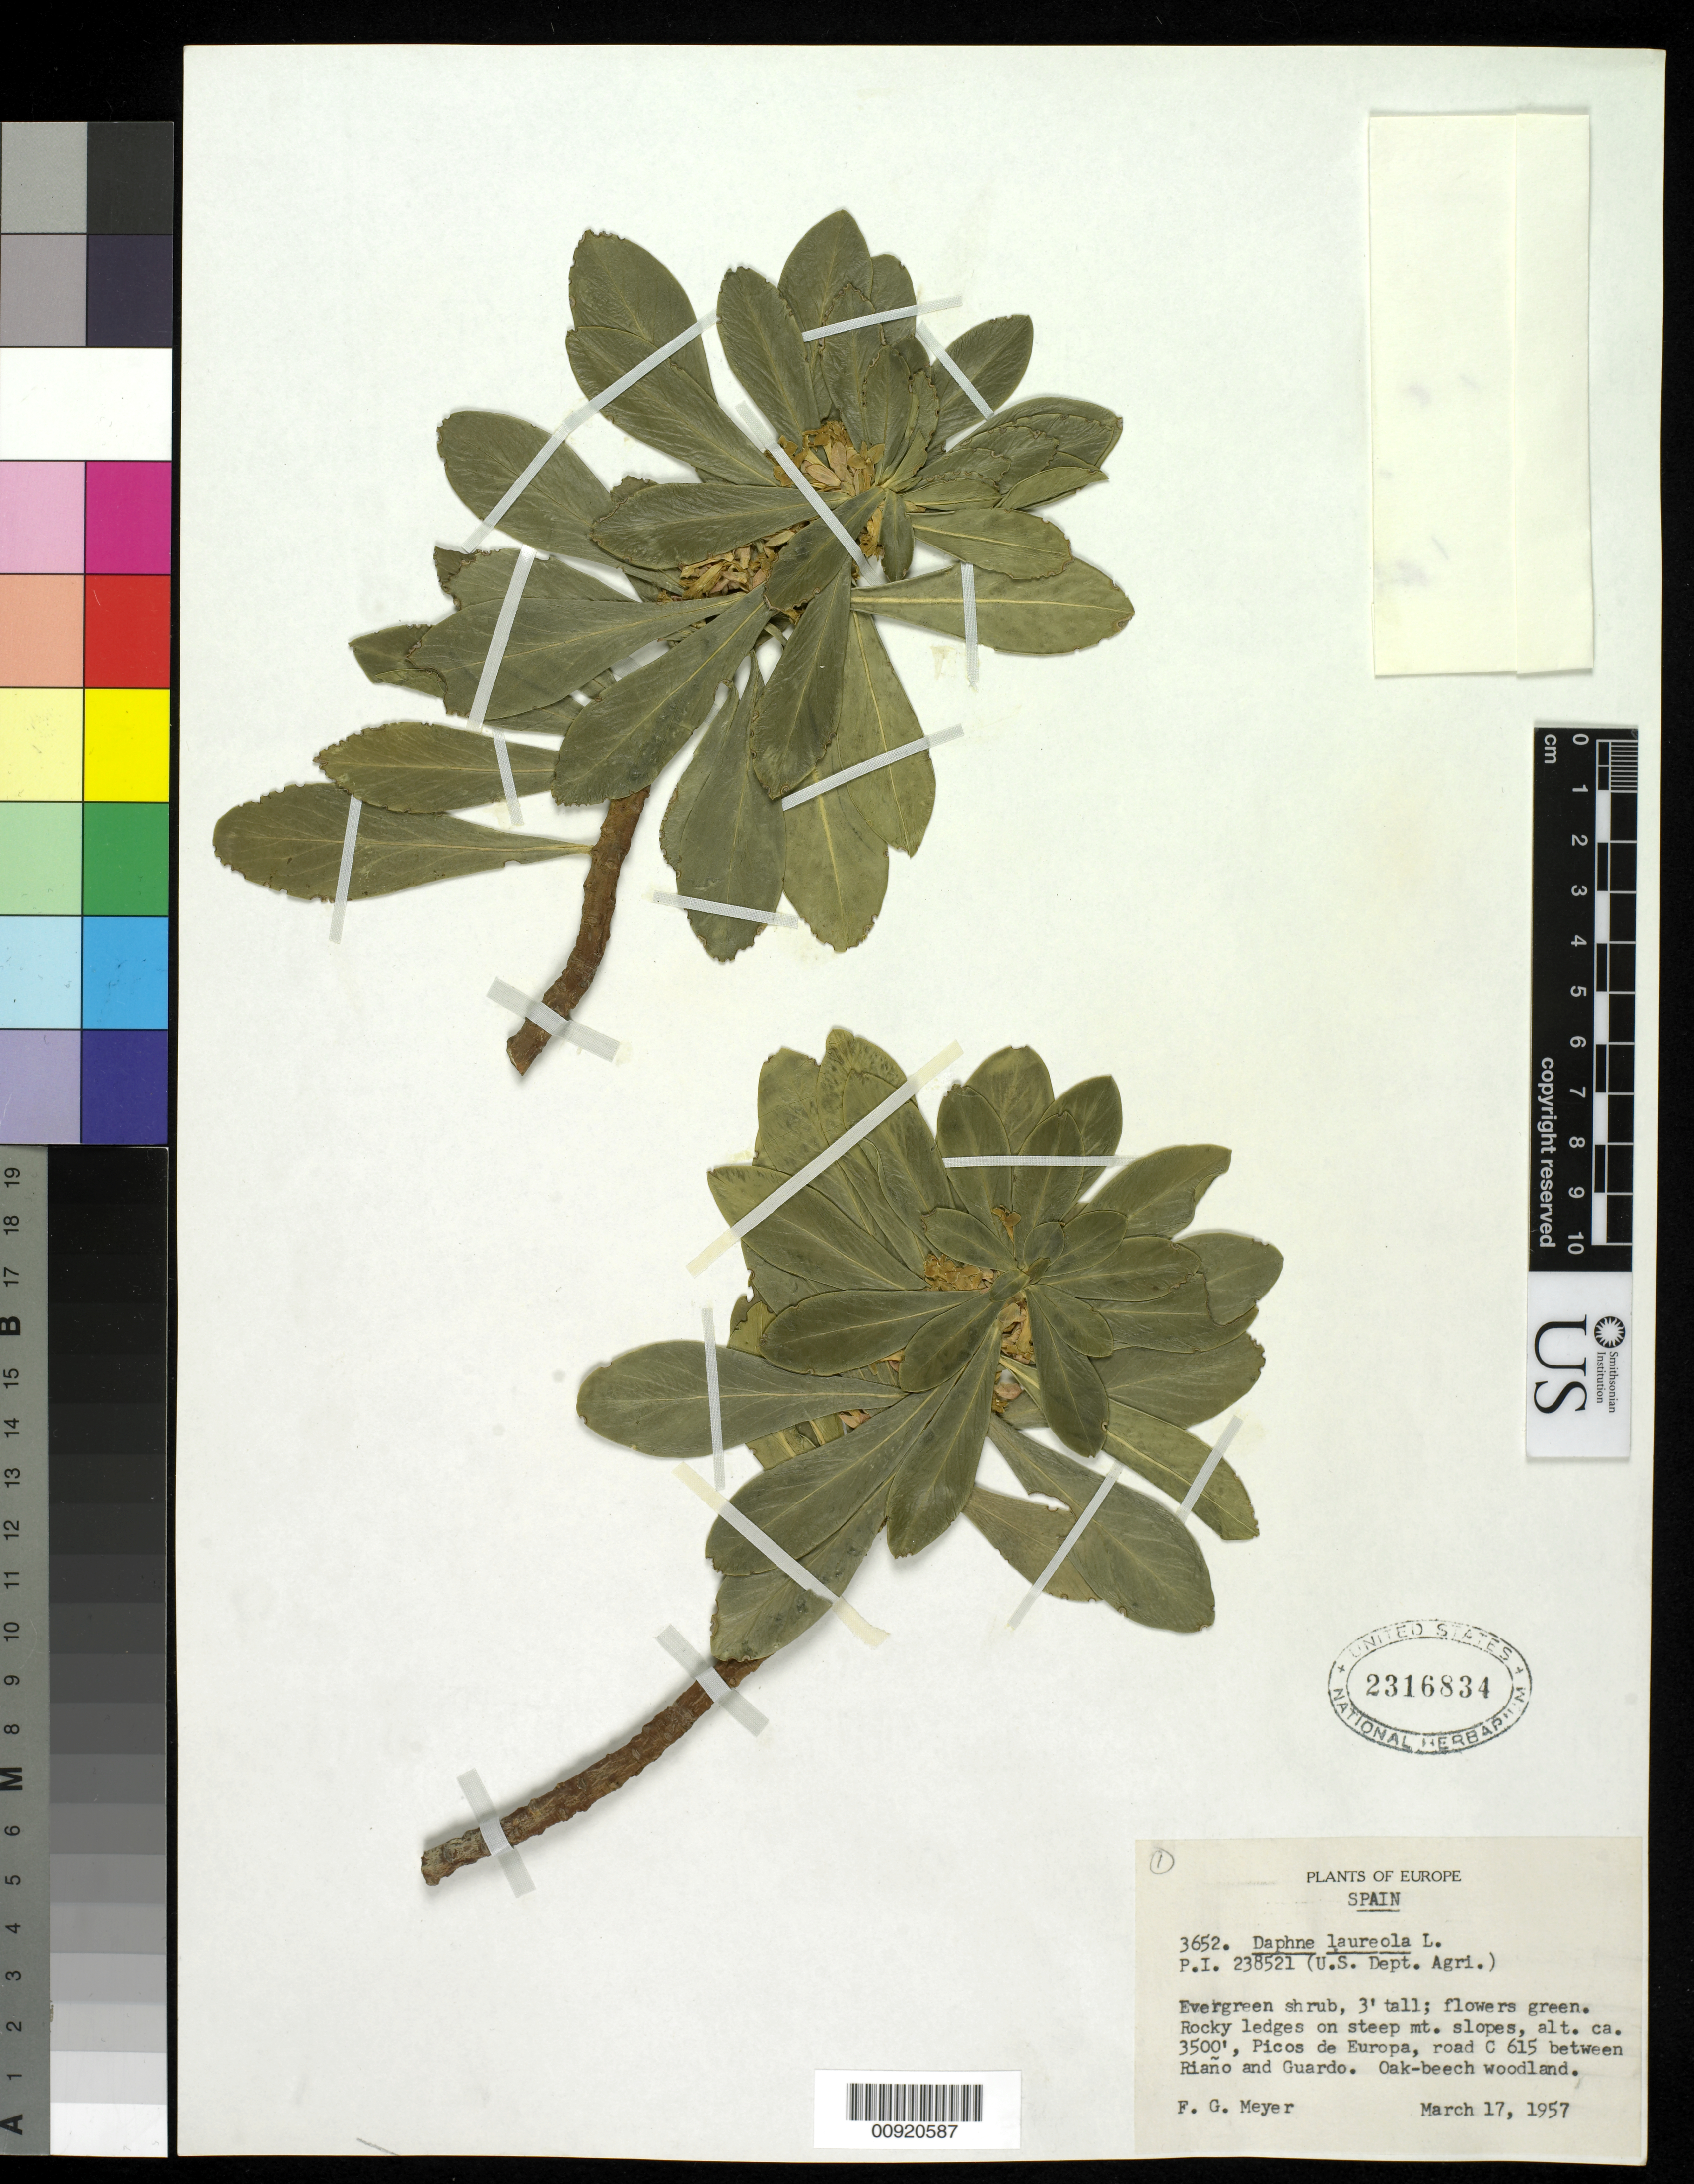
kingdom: Plantae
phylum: Tracheophyta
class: Magnoliopsida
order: Malvales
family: Thymelaeaceae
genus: Daphne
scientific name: Daphne laureola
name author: L.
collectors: F. G. Meyer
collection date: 1957-03-17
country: Spain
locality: Road C615 between Riano and Guardo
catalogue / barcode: US 2316834